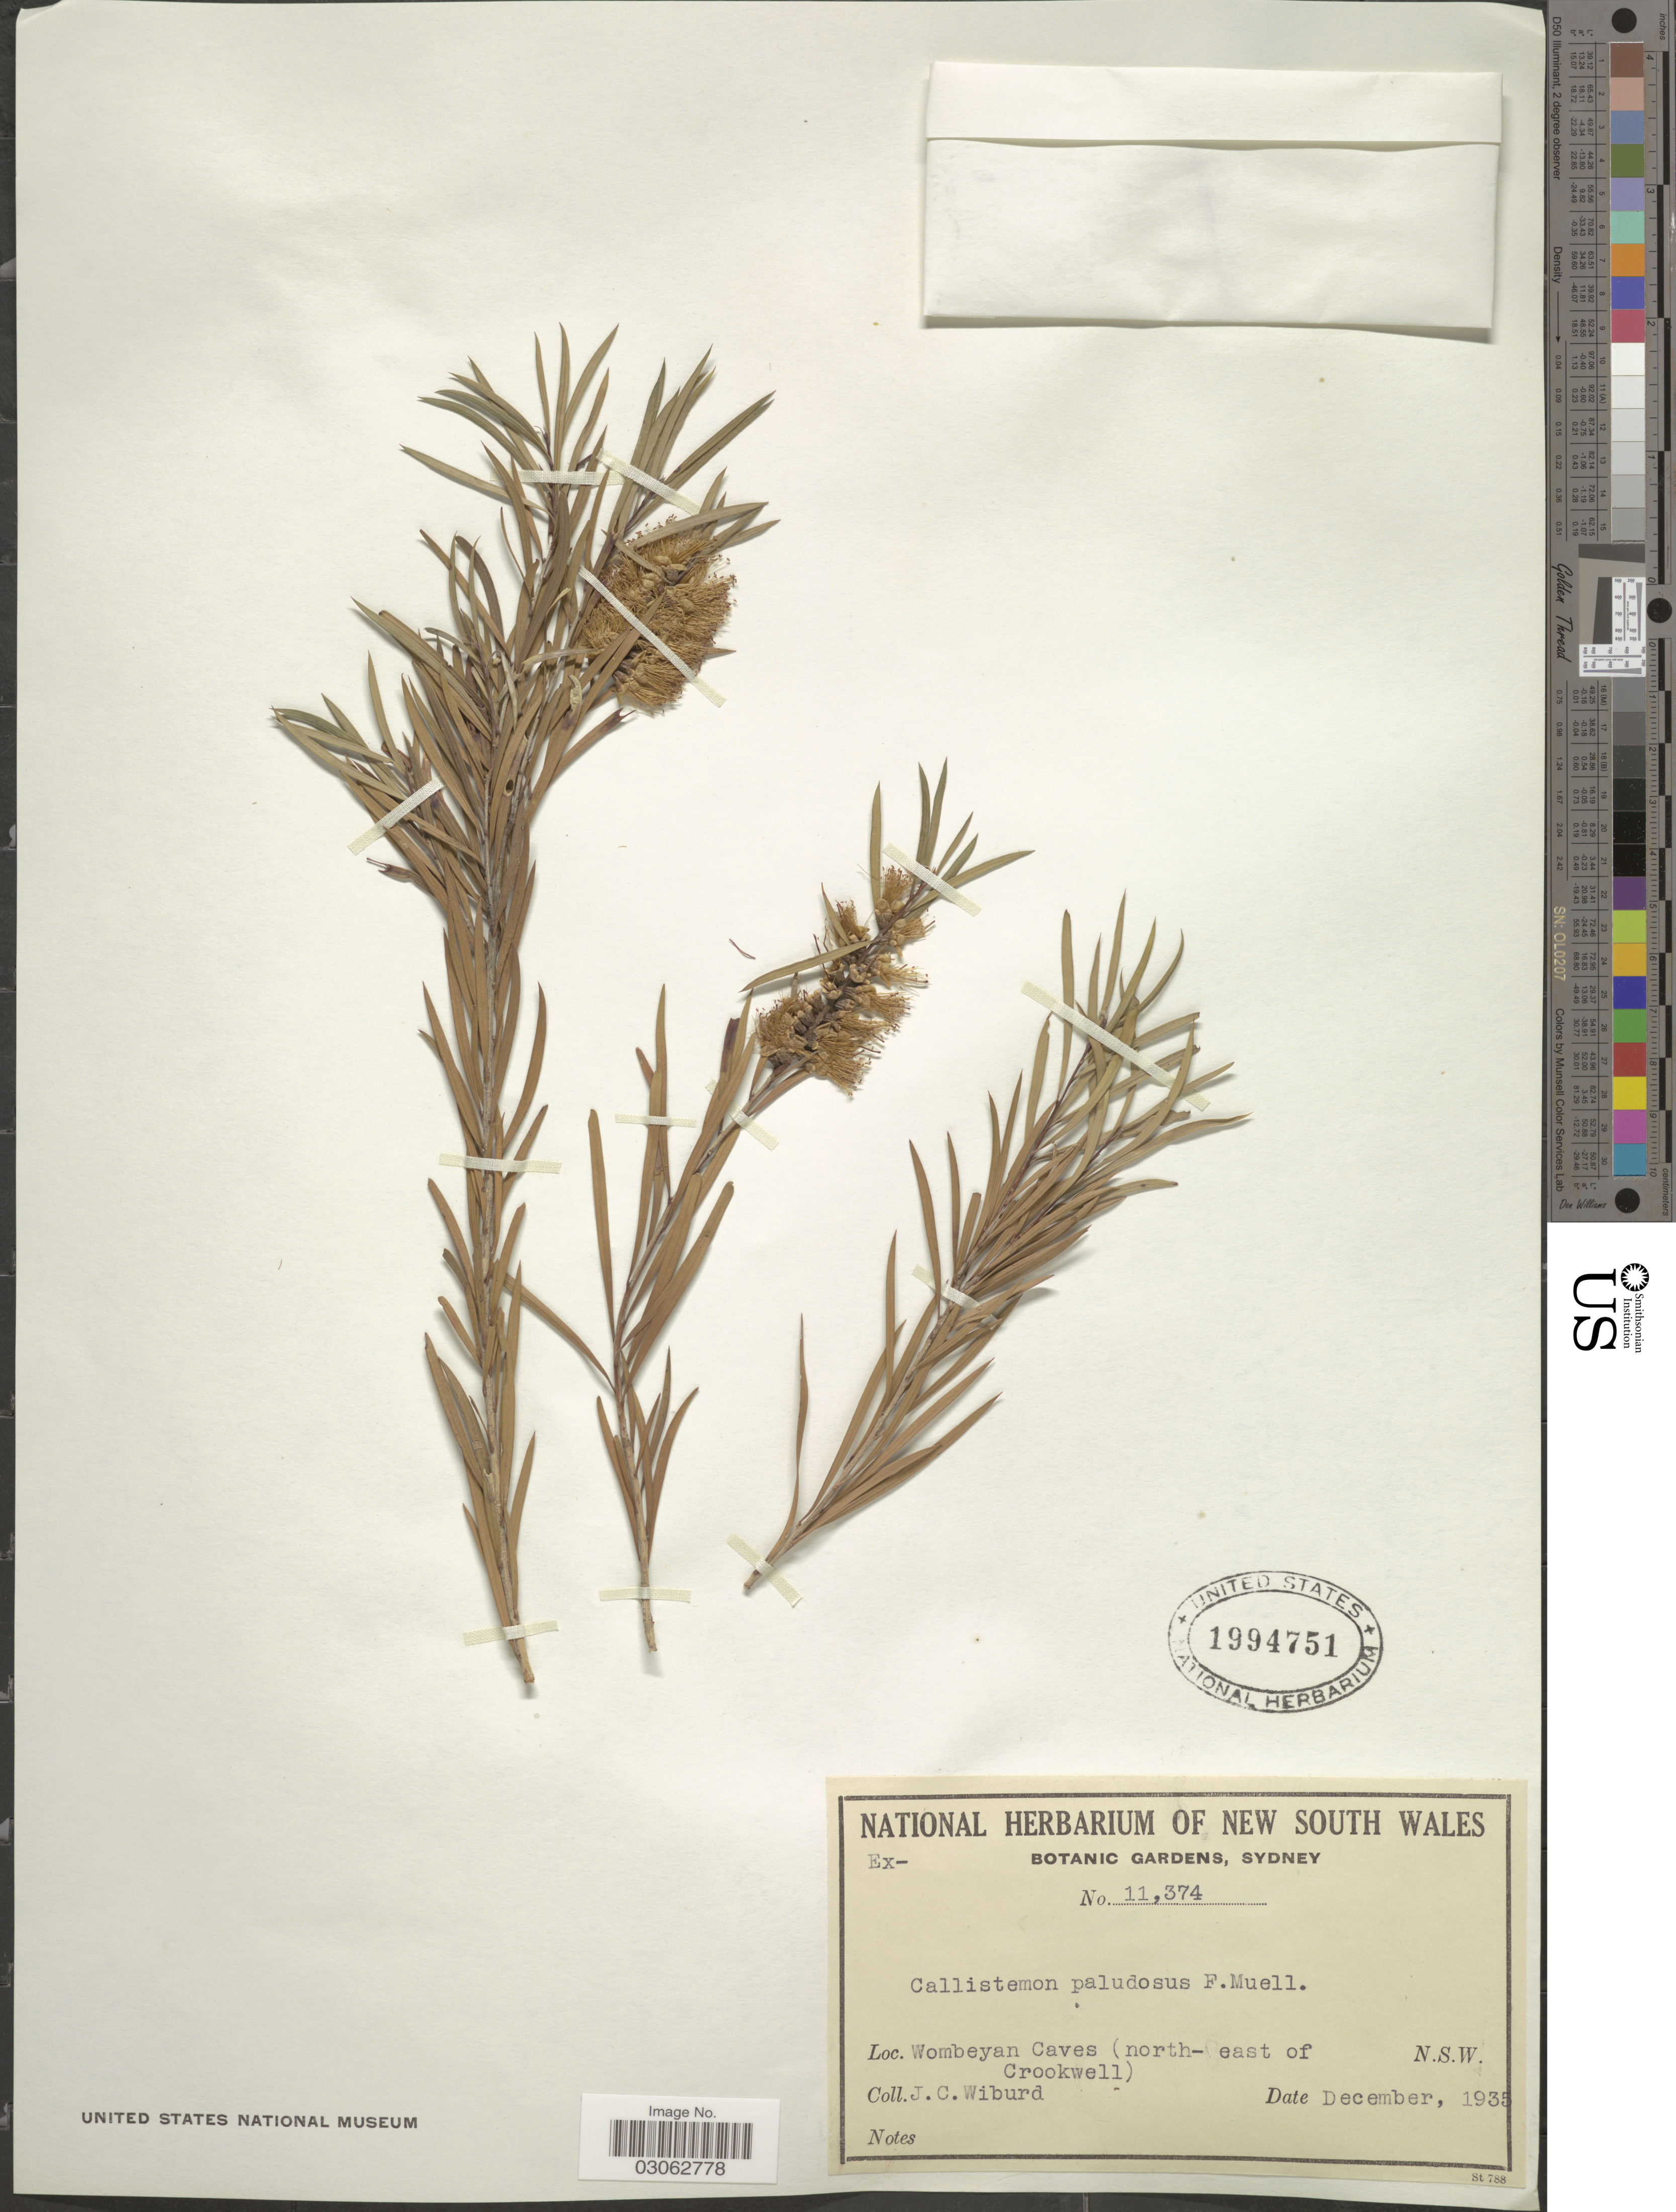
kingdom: Plantae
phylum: Tracheophyta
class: Magnoliopsida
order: Myrtales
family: Myrtaceae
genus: Callistemon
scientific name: Callistemon paludosus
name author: F. Muell.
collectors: J. Wiburd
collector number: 11374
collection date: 1935-12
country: Australia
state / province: New South Wales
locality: Wombeyan Caves (north-east of Crookwell). N.S.W.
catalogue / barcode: US 1994751